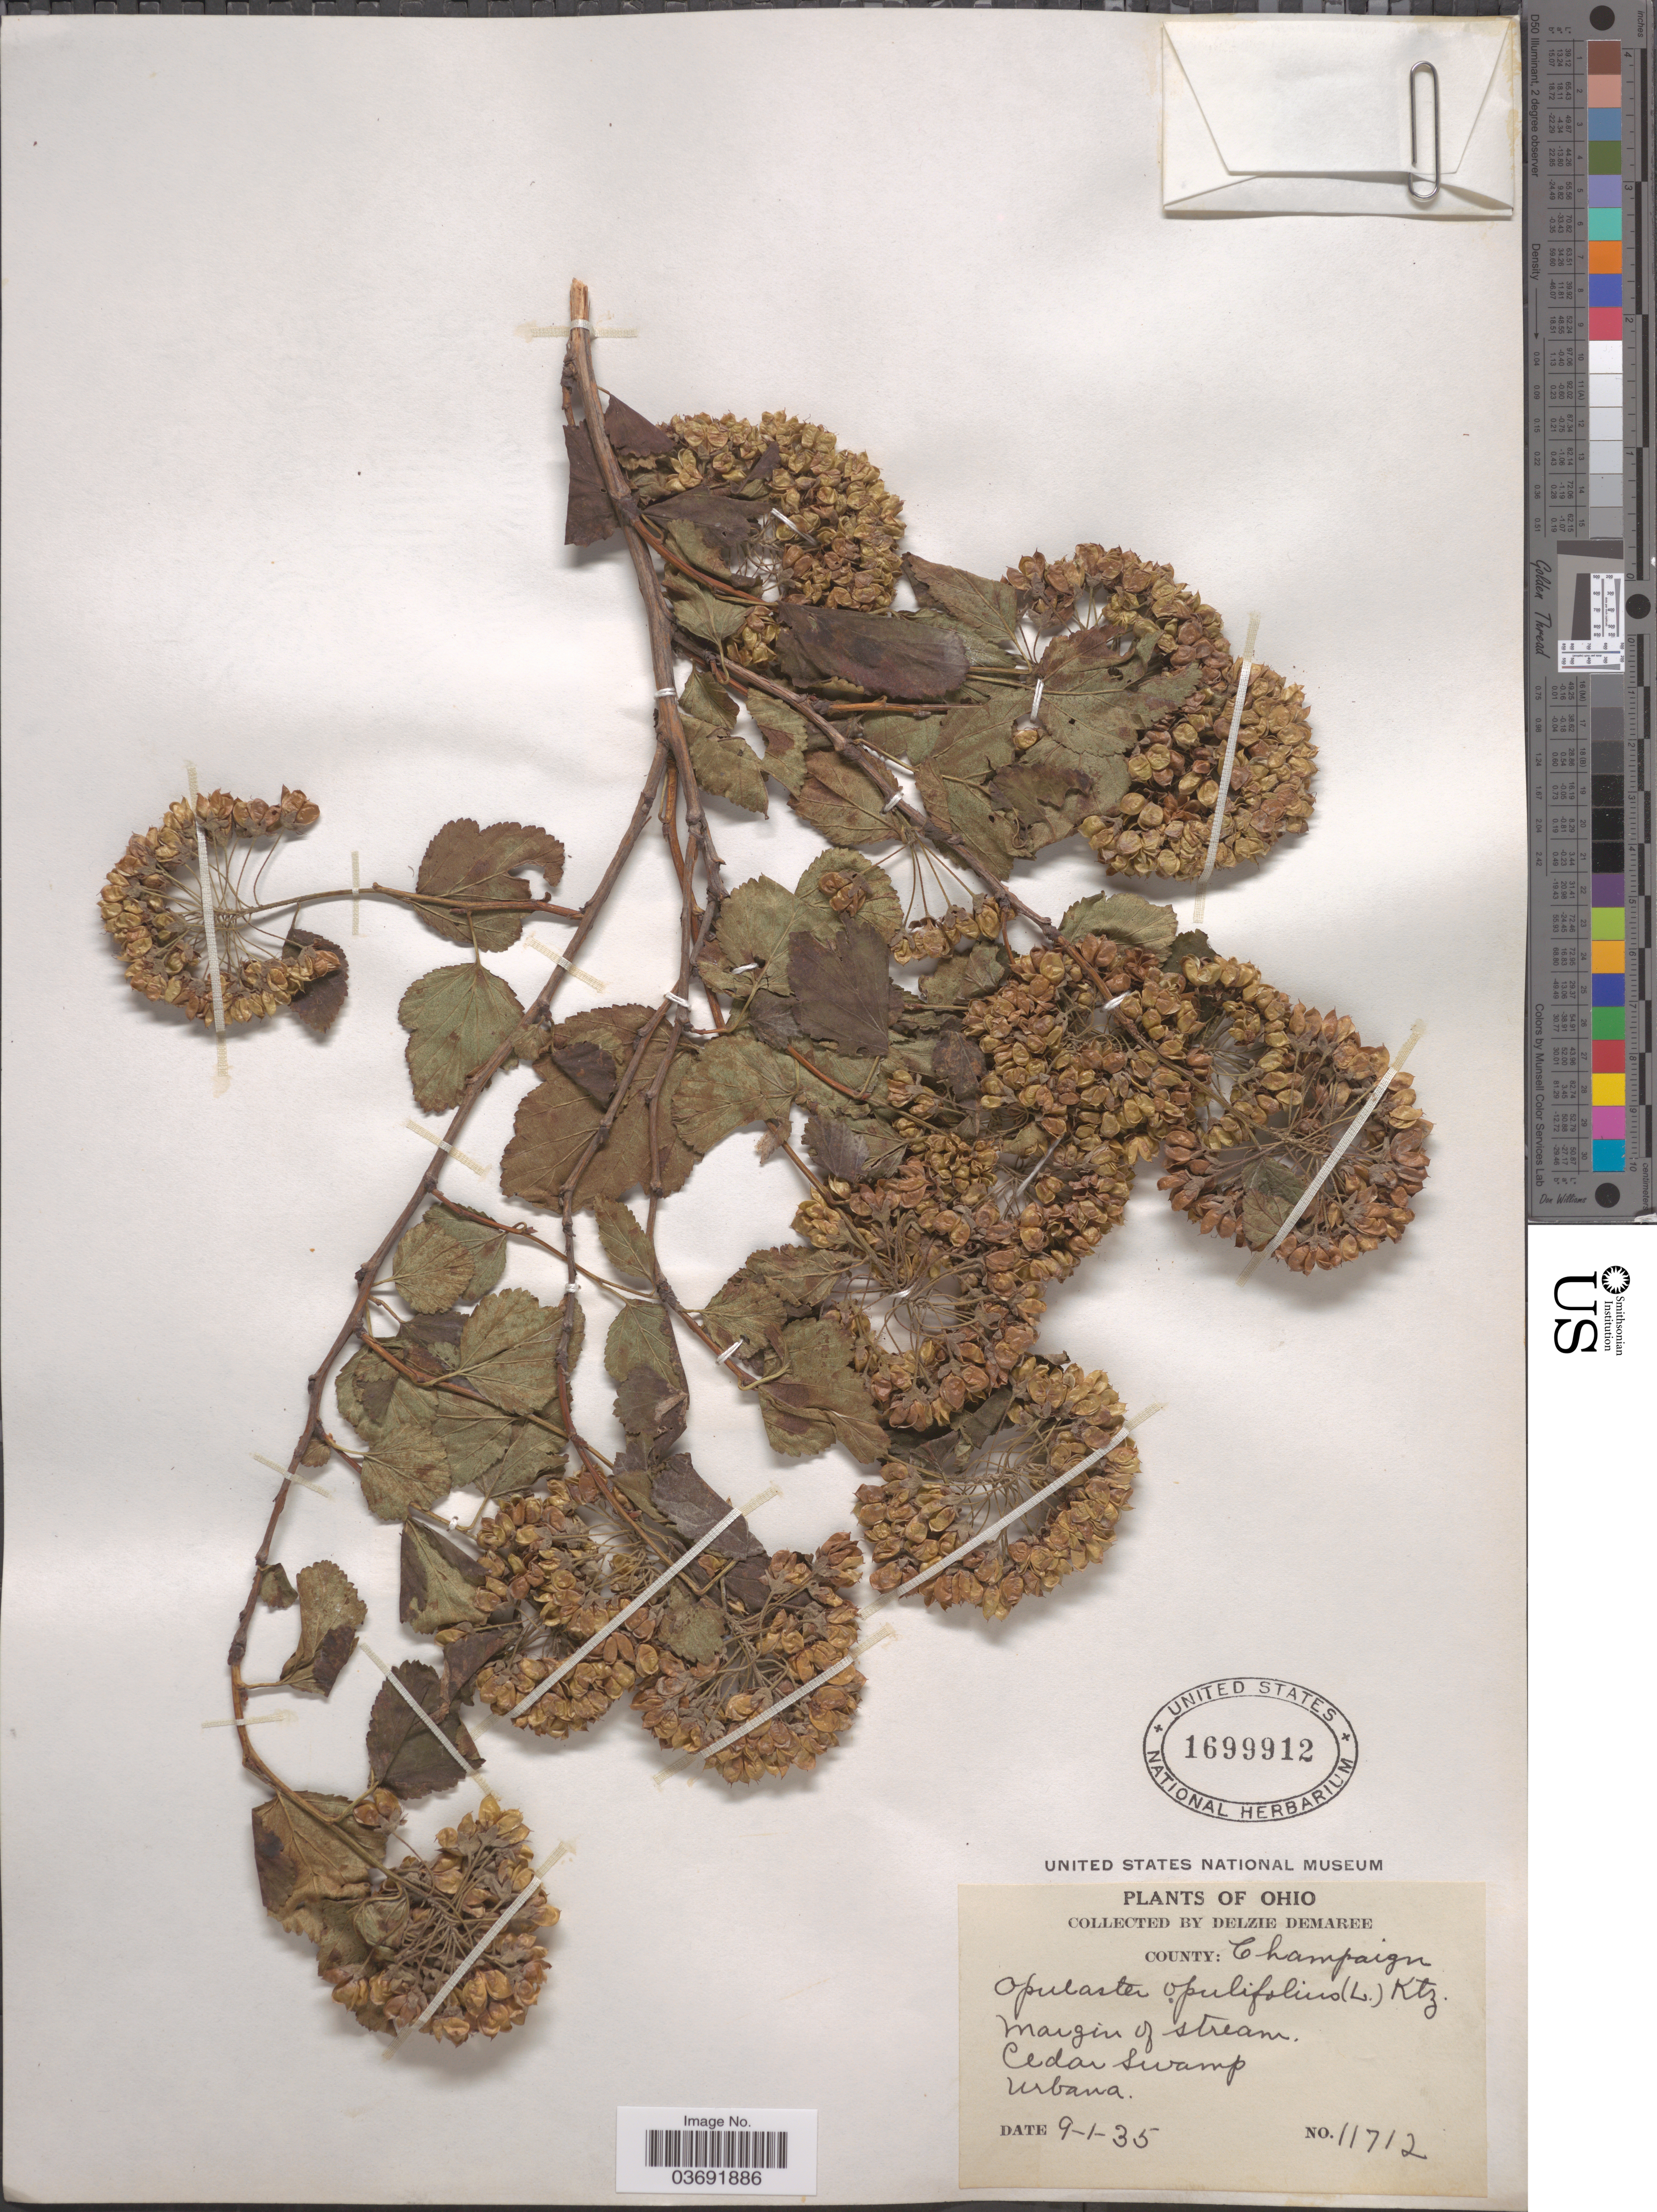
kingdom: Plantae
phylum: Tracheophyta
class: Magnoliopsida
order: Rosales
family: Rosaceae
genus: Physocarpus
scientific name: Physocarpus opulifolius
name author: (L.) Maxim.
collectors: D. Demaree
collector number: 11712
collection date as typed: Transcribed d/m/y: 1/9/35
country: United States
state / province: Ohio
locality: County: Champaign. Margin of stream. Cedar Swamp. Urbana.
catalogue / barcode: US 1699912